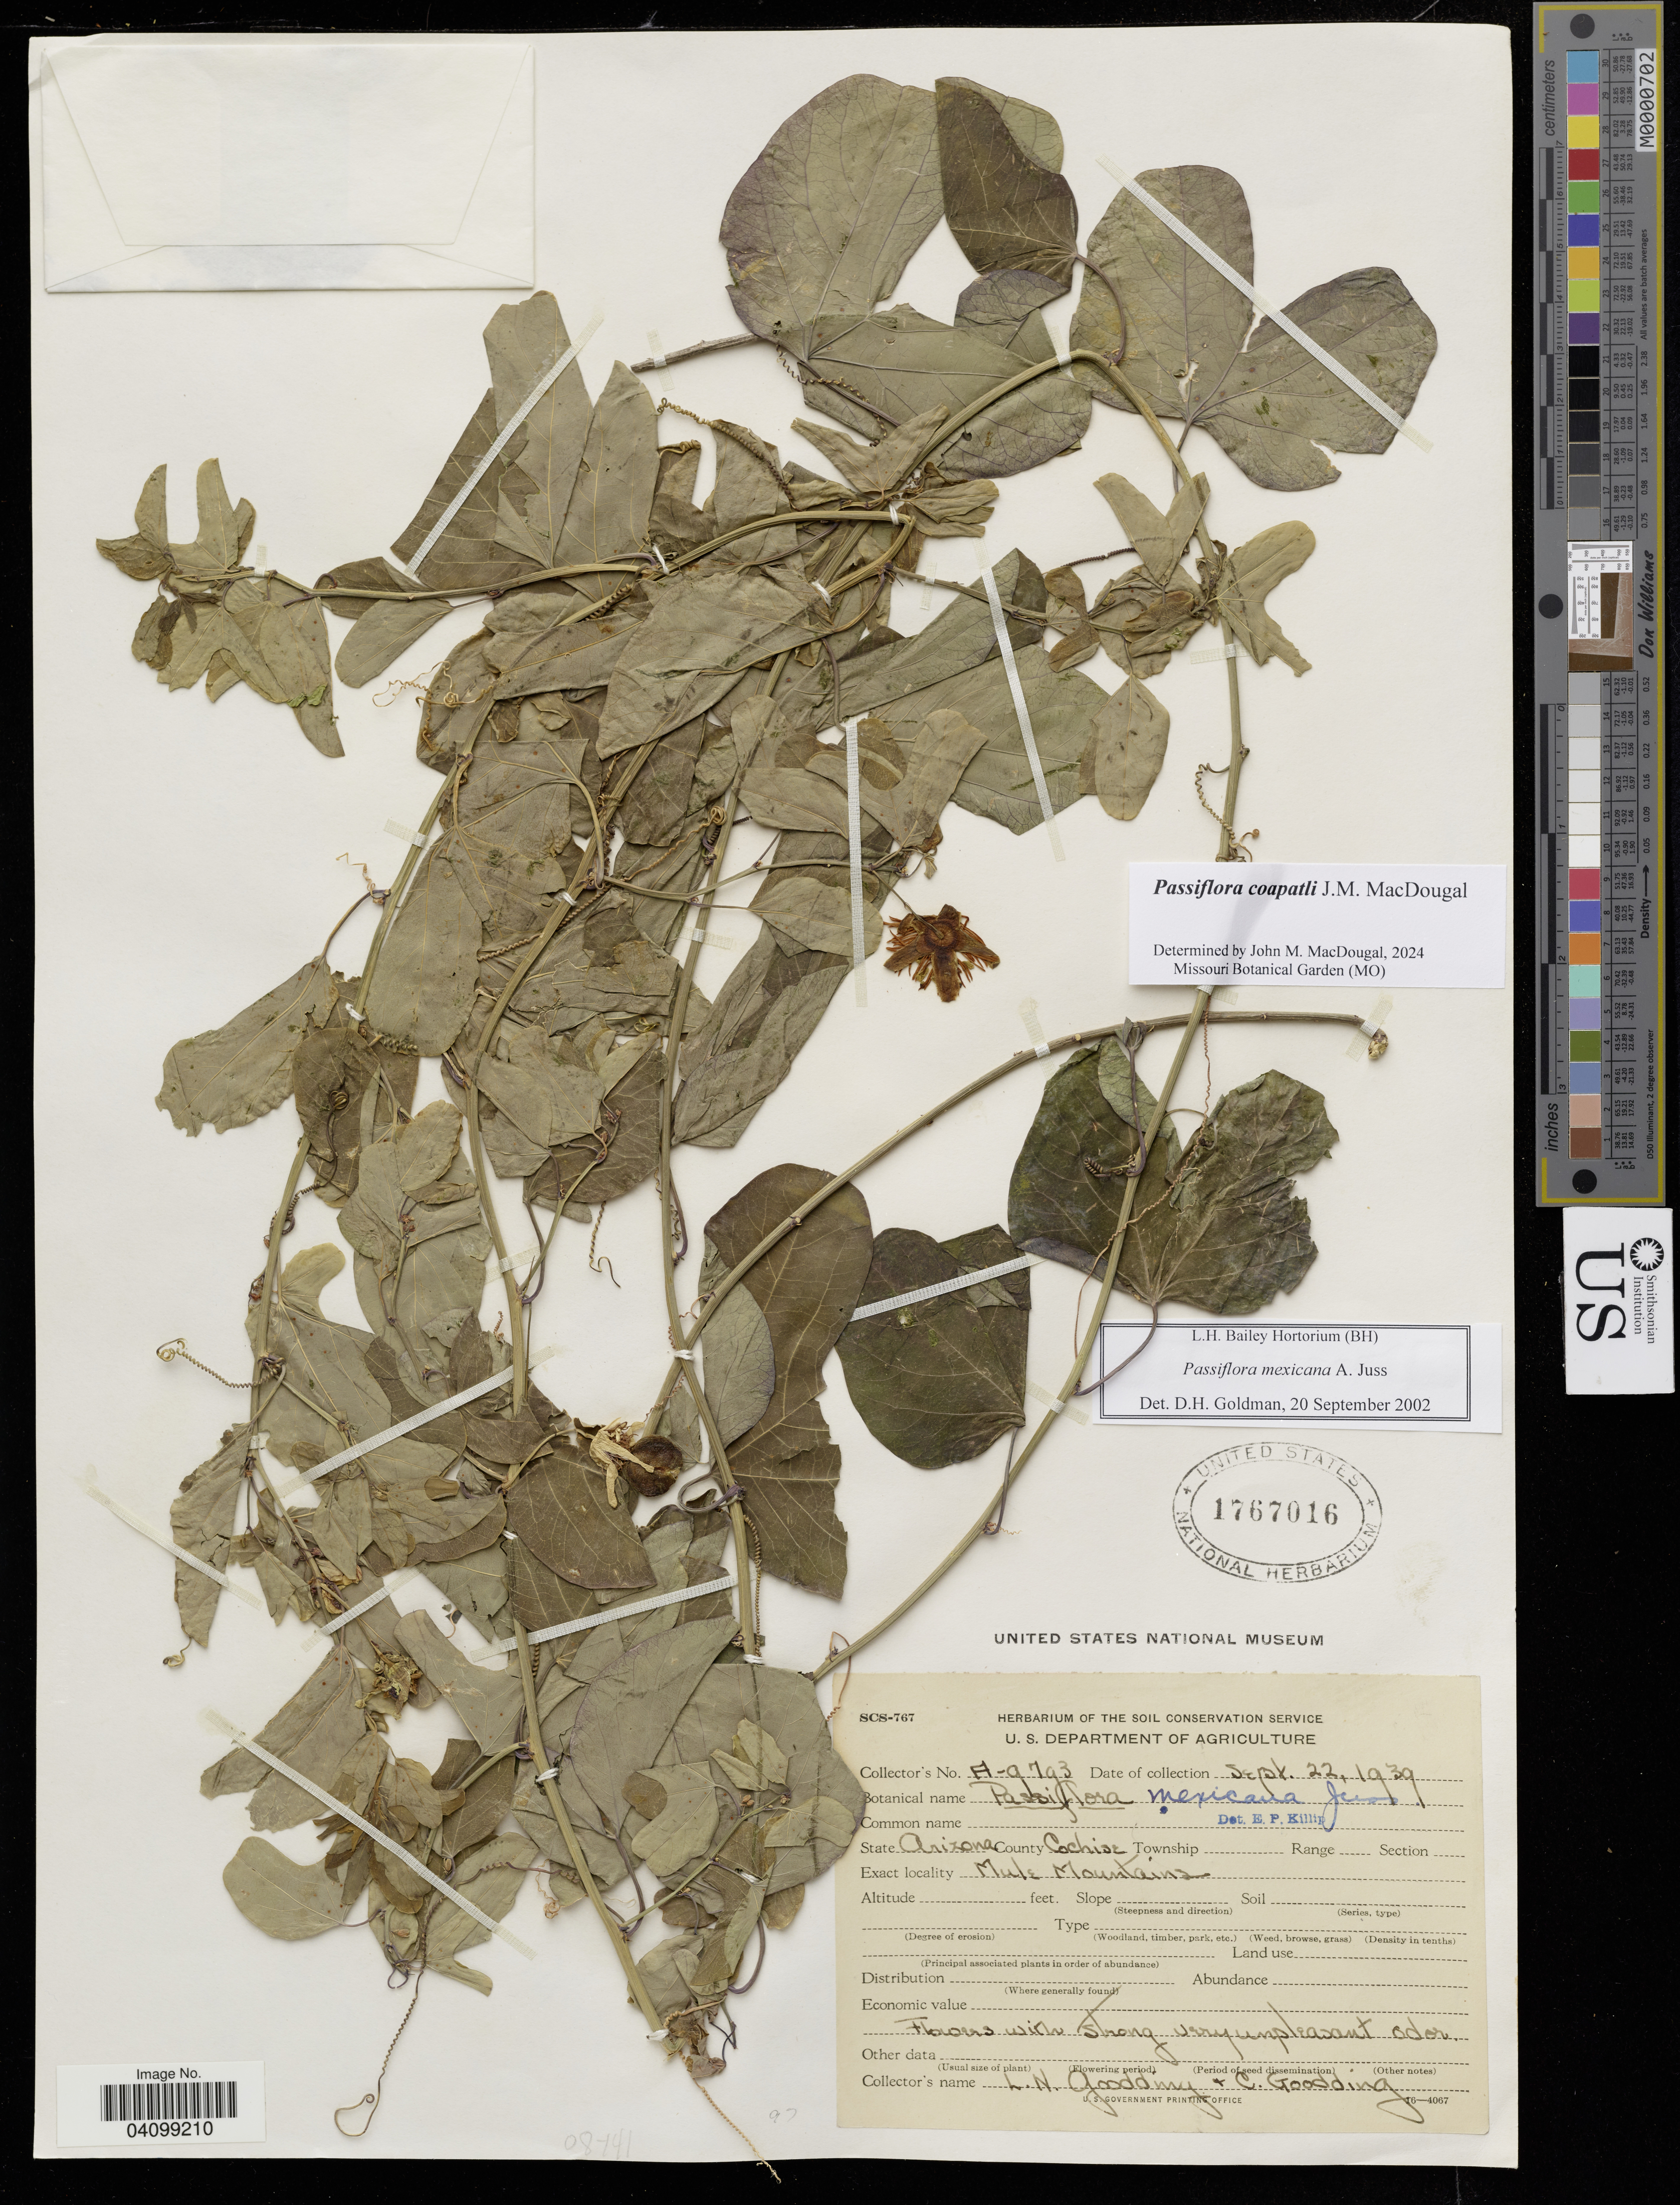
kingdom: Plantae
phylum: Tracheophyta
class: Magnoliopsida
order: Malpighiales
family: Passifloraceae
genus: Passiflora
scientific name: Passiflora coapatli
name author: J.M. MacDougal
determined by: MacDougal, John M.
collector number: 9793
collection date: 1939-09-22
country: United States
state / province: Arizona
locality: Cochise. Mule Mountains.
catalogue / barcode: US 1767016